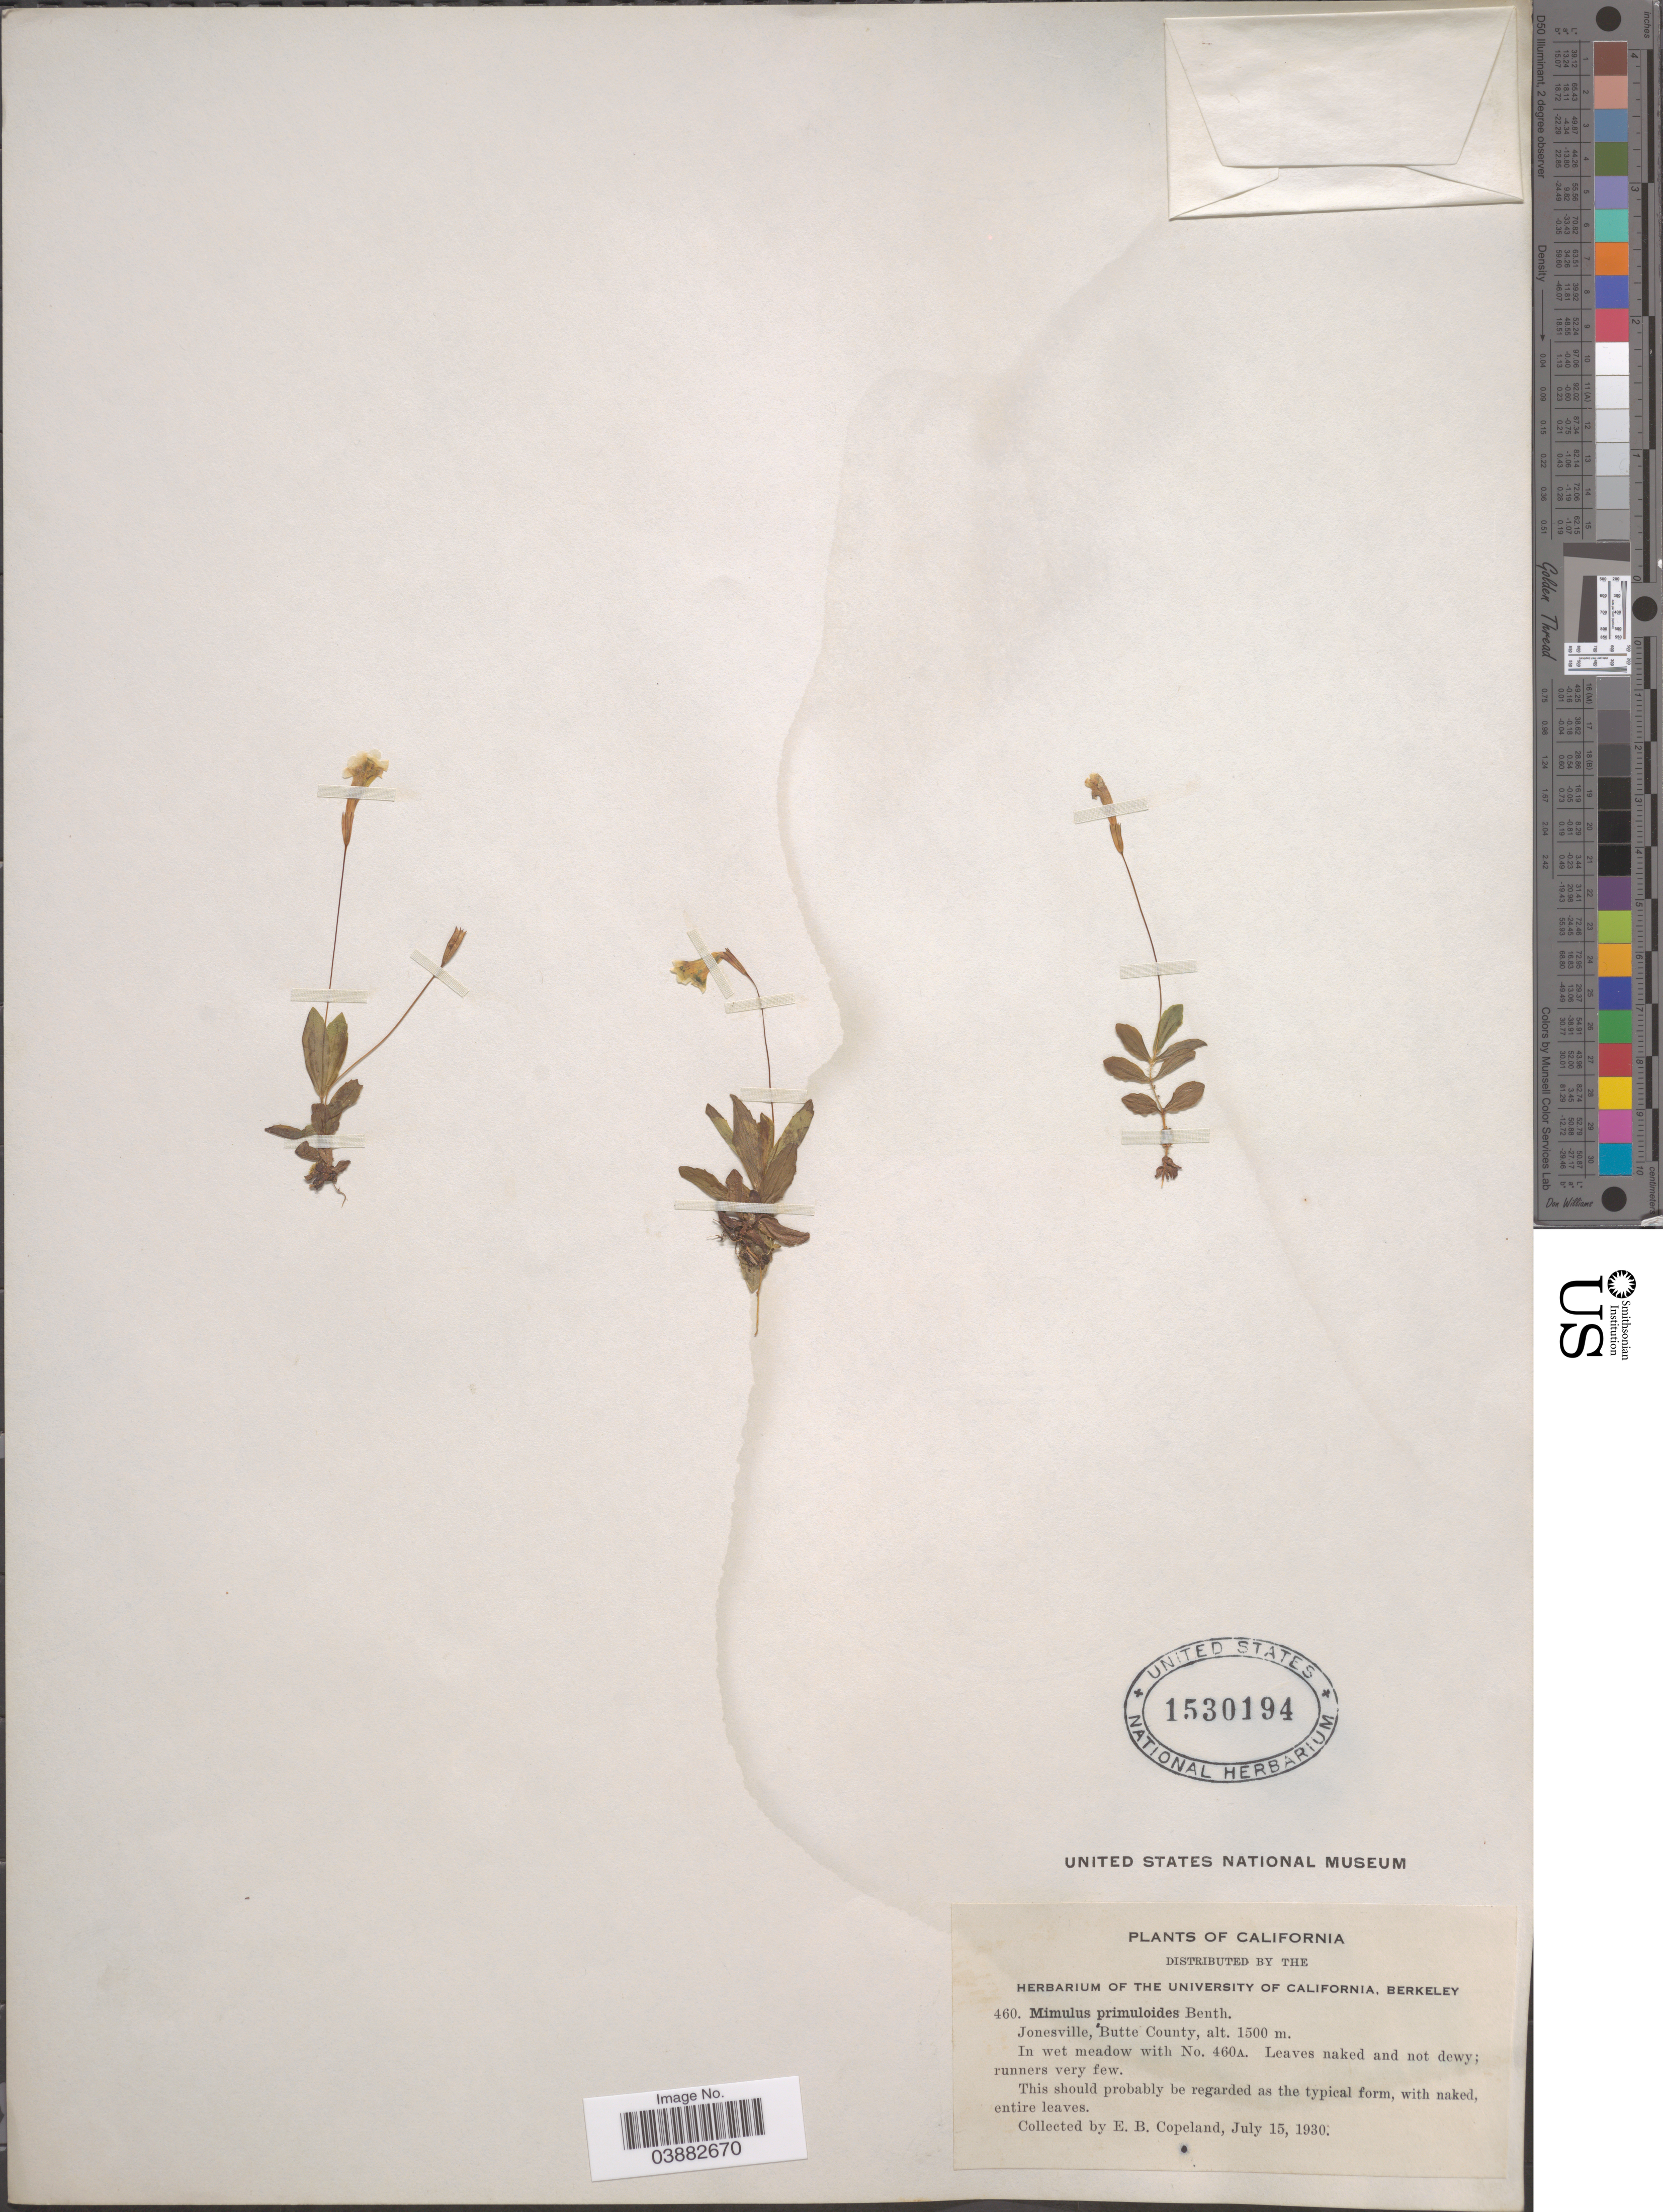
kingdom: Plantae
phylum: Tracheophyta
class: Magnoliopsida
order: Lamiales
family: Phrymaceae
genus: Mimulus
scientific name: Mimulus primuloides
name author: Benth.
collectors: E. B. Copeland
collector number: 460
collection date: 1930-07-15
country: United States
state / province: California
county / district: Butte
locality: Jonesville, Butte County.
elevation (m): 1500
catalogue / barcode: US 1530194